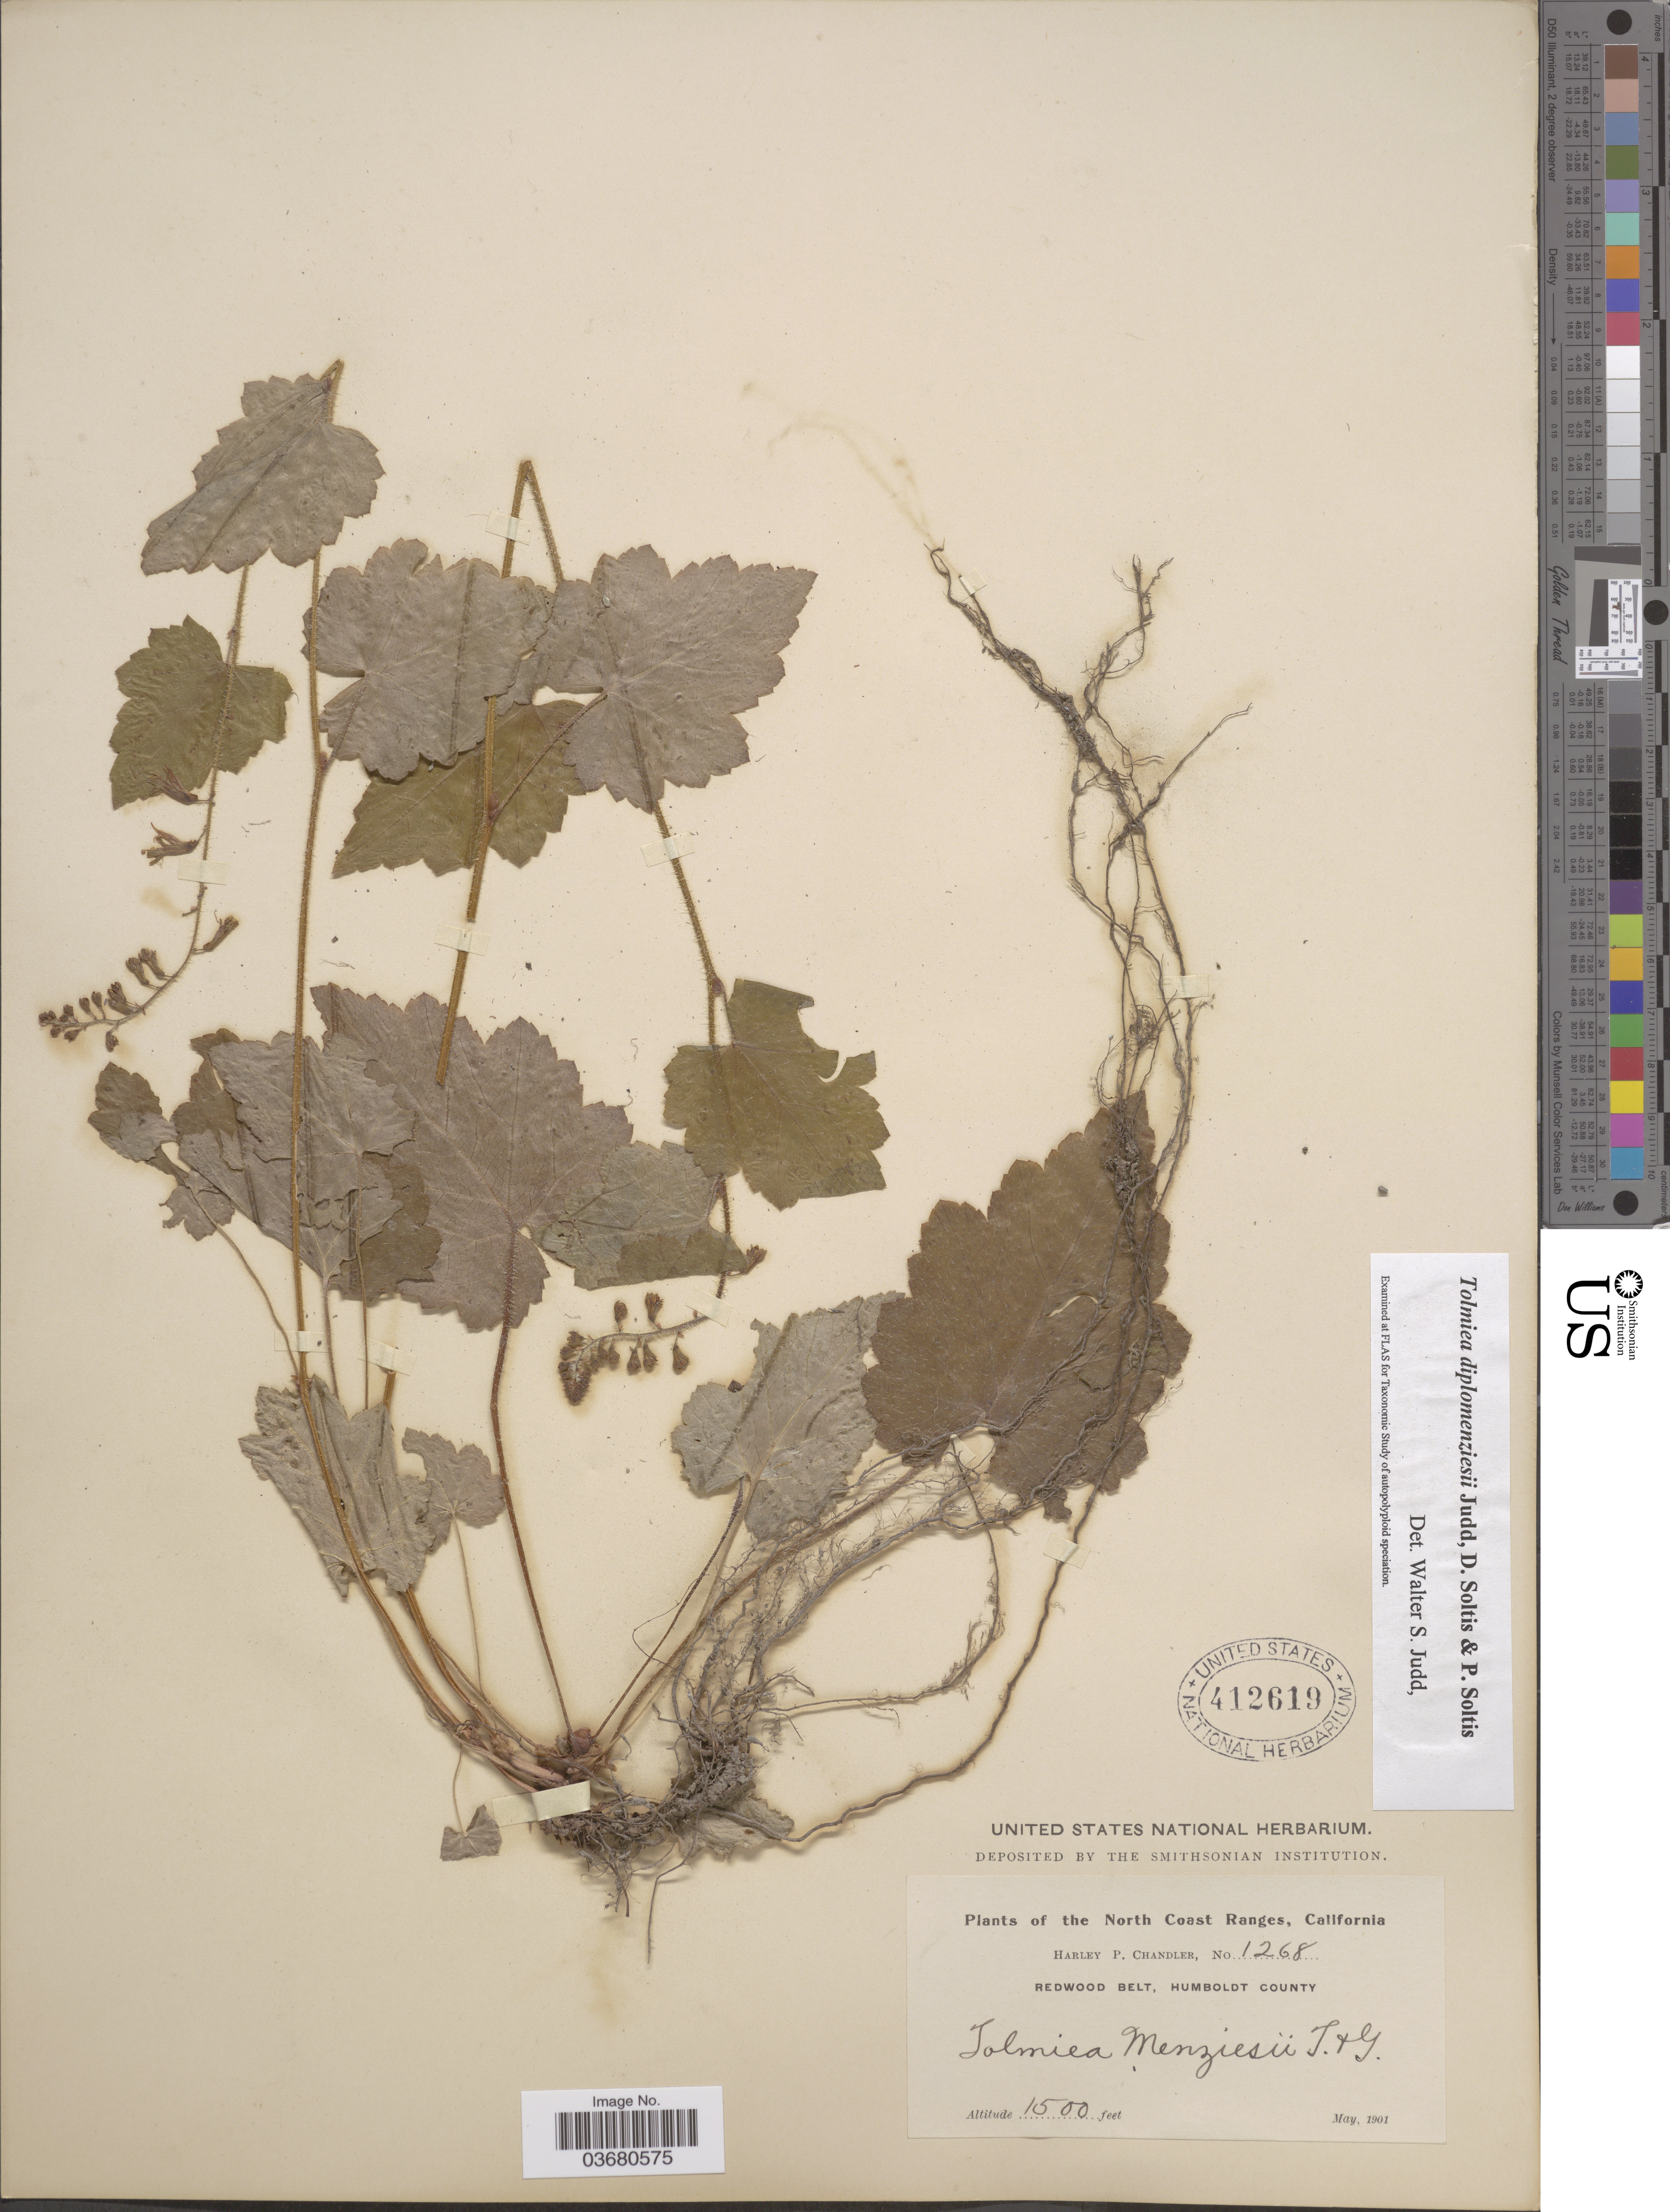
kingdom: Plantae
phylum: Tracheophyta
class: Magnoliopsida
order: Saxifragales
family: Saxifragaceae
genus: Tolmiea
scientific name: Tolmiea diplomenziesii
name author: Judd et al.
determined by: Judd, Walter S.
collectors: H. Chandler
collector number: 1268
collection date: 1901-05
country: United States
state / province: California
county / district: Humboldt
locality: The North Coast Ranges. Redwood Belt, Humboldt County.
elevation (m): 1500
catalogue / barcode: US 412619